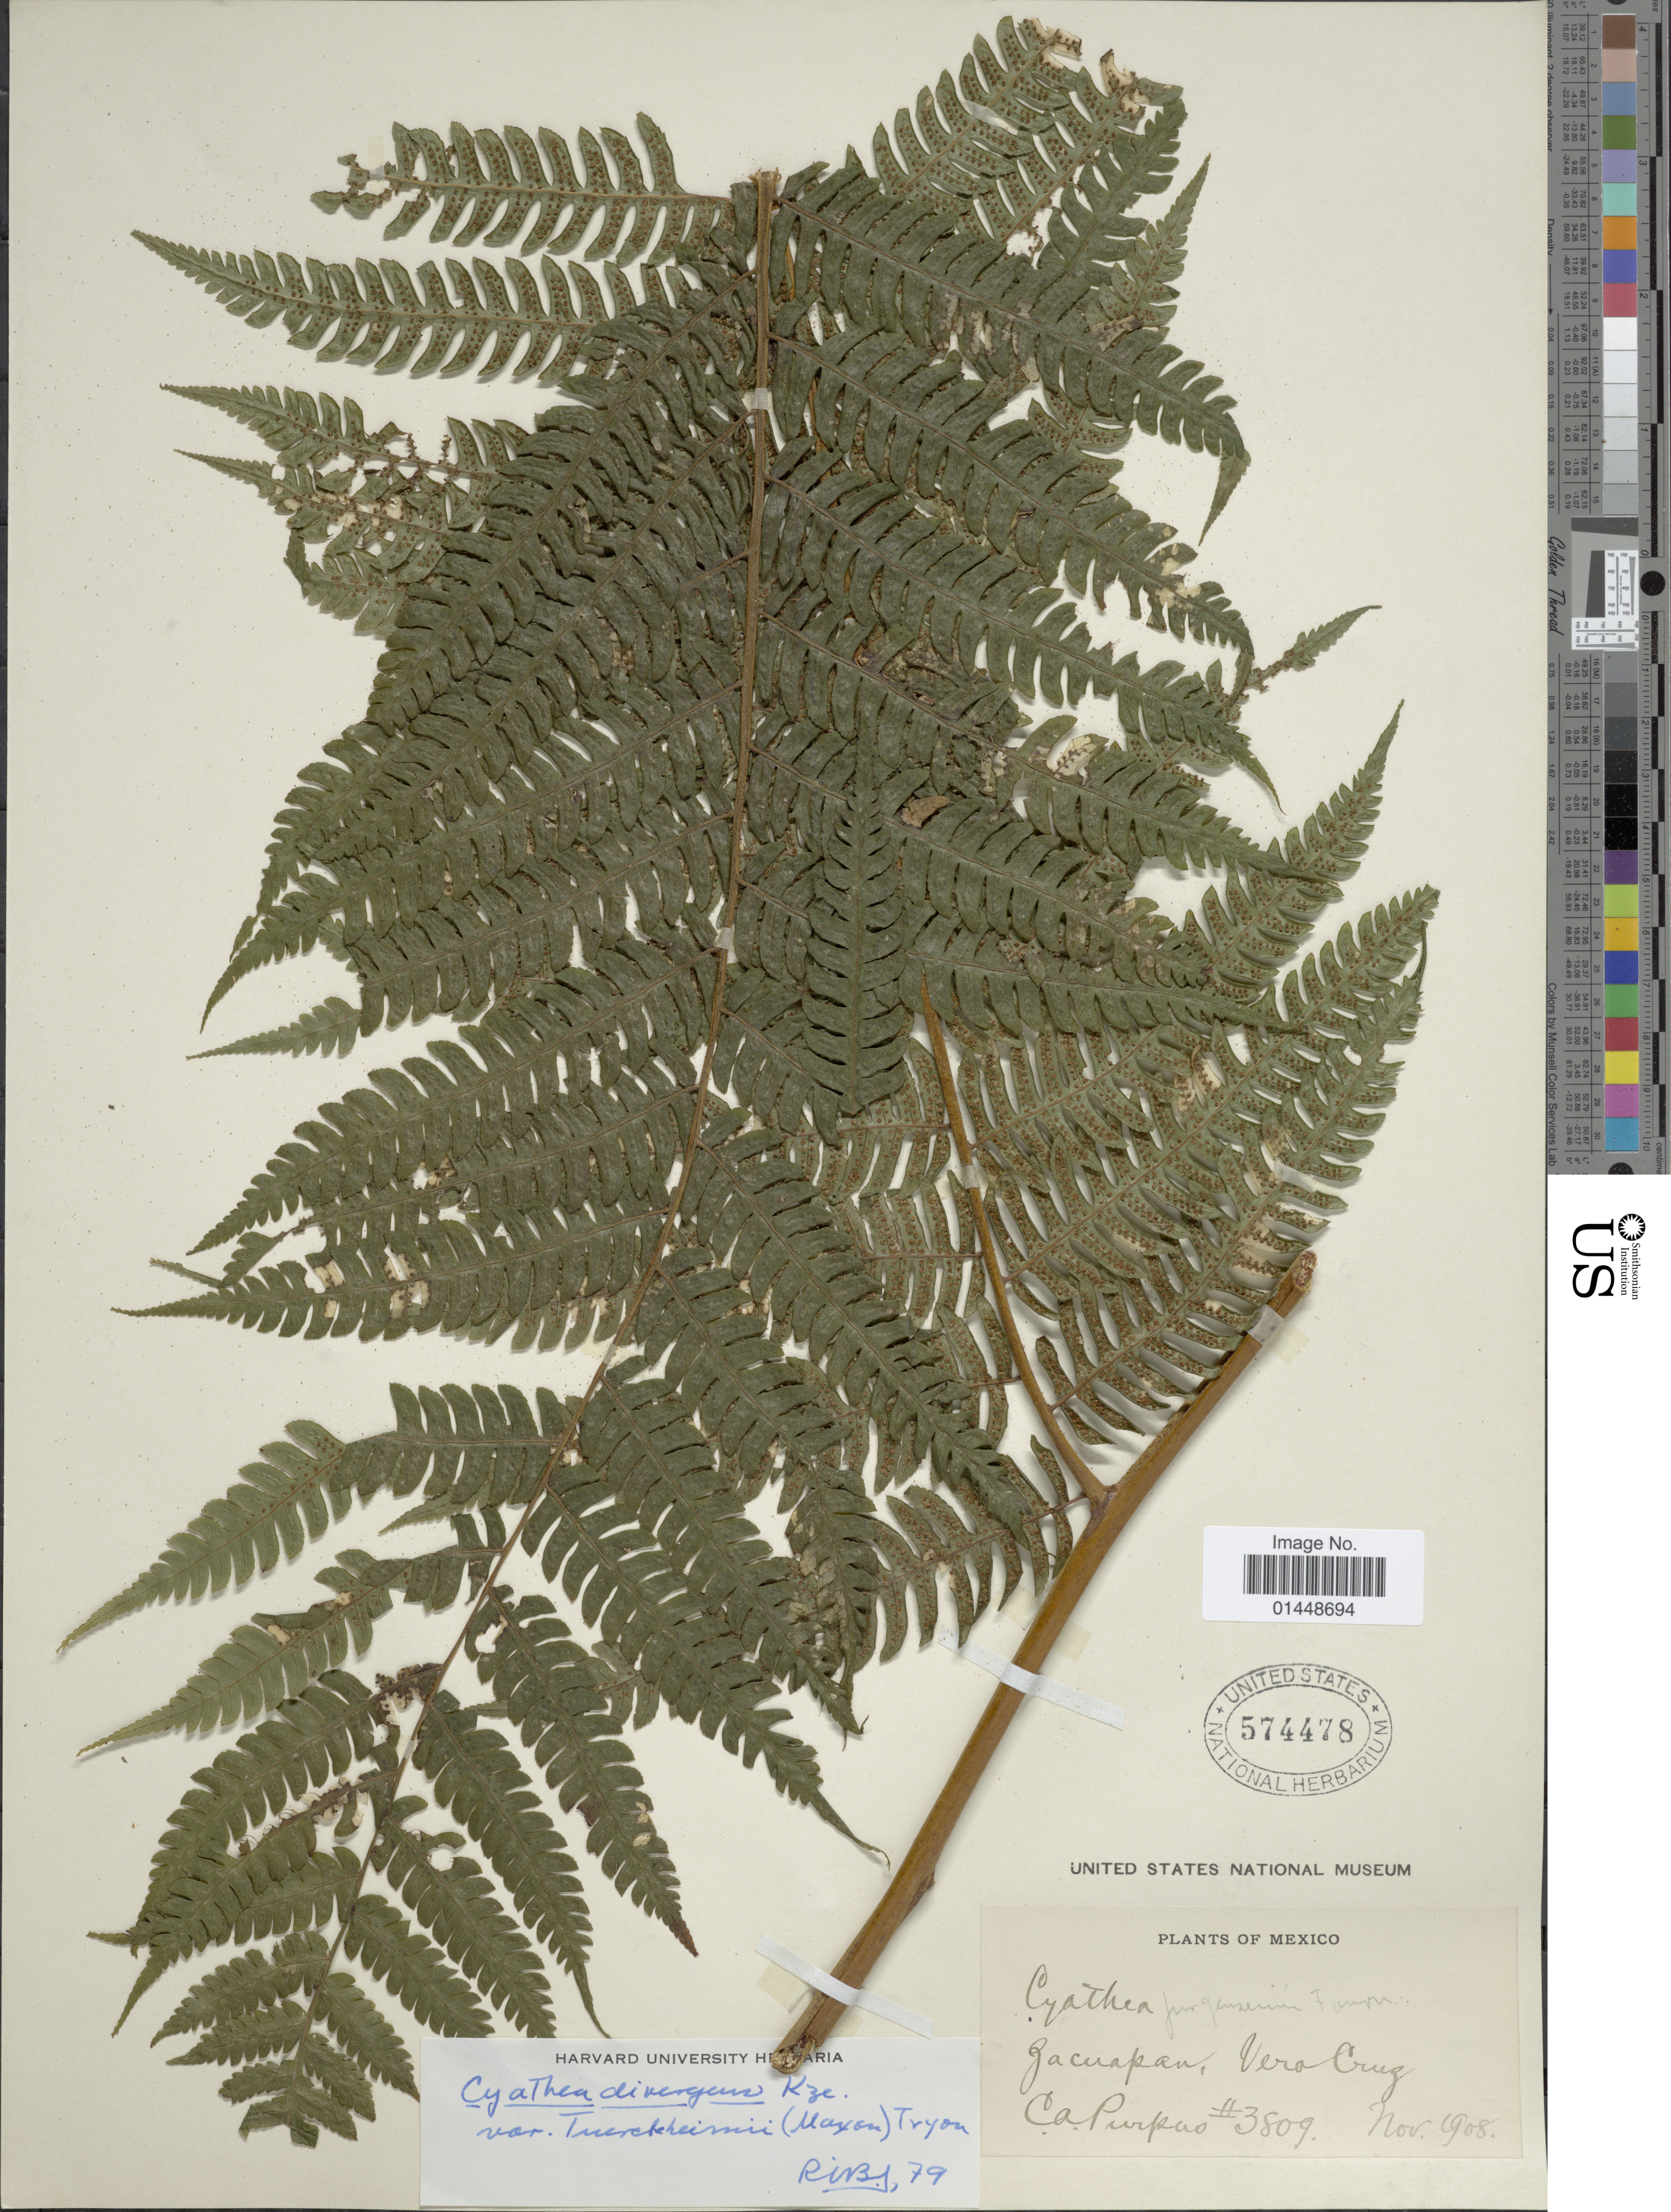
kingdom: Plantae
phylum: Tracheophyta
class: Polypodiopsida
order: Cyatheales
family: Cyatheaceae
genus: Cyathea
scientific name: Cyathea divergens var. tuerckheimii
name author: (Maxon) R.M. Tryon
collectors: C. A. Purpus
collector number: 3809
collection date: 1908-11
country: Mexico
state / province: Veracruz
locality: Zacuapan, Vera Cruz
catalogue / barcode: US 574478